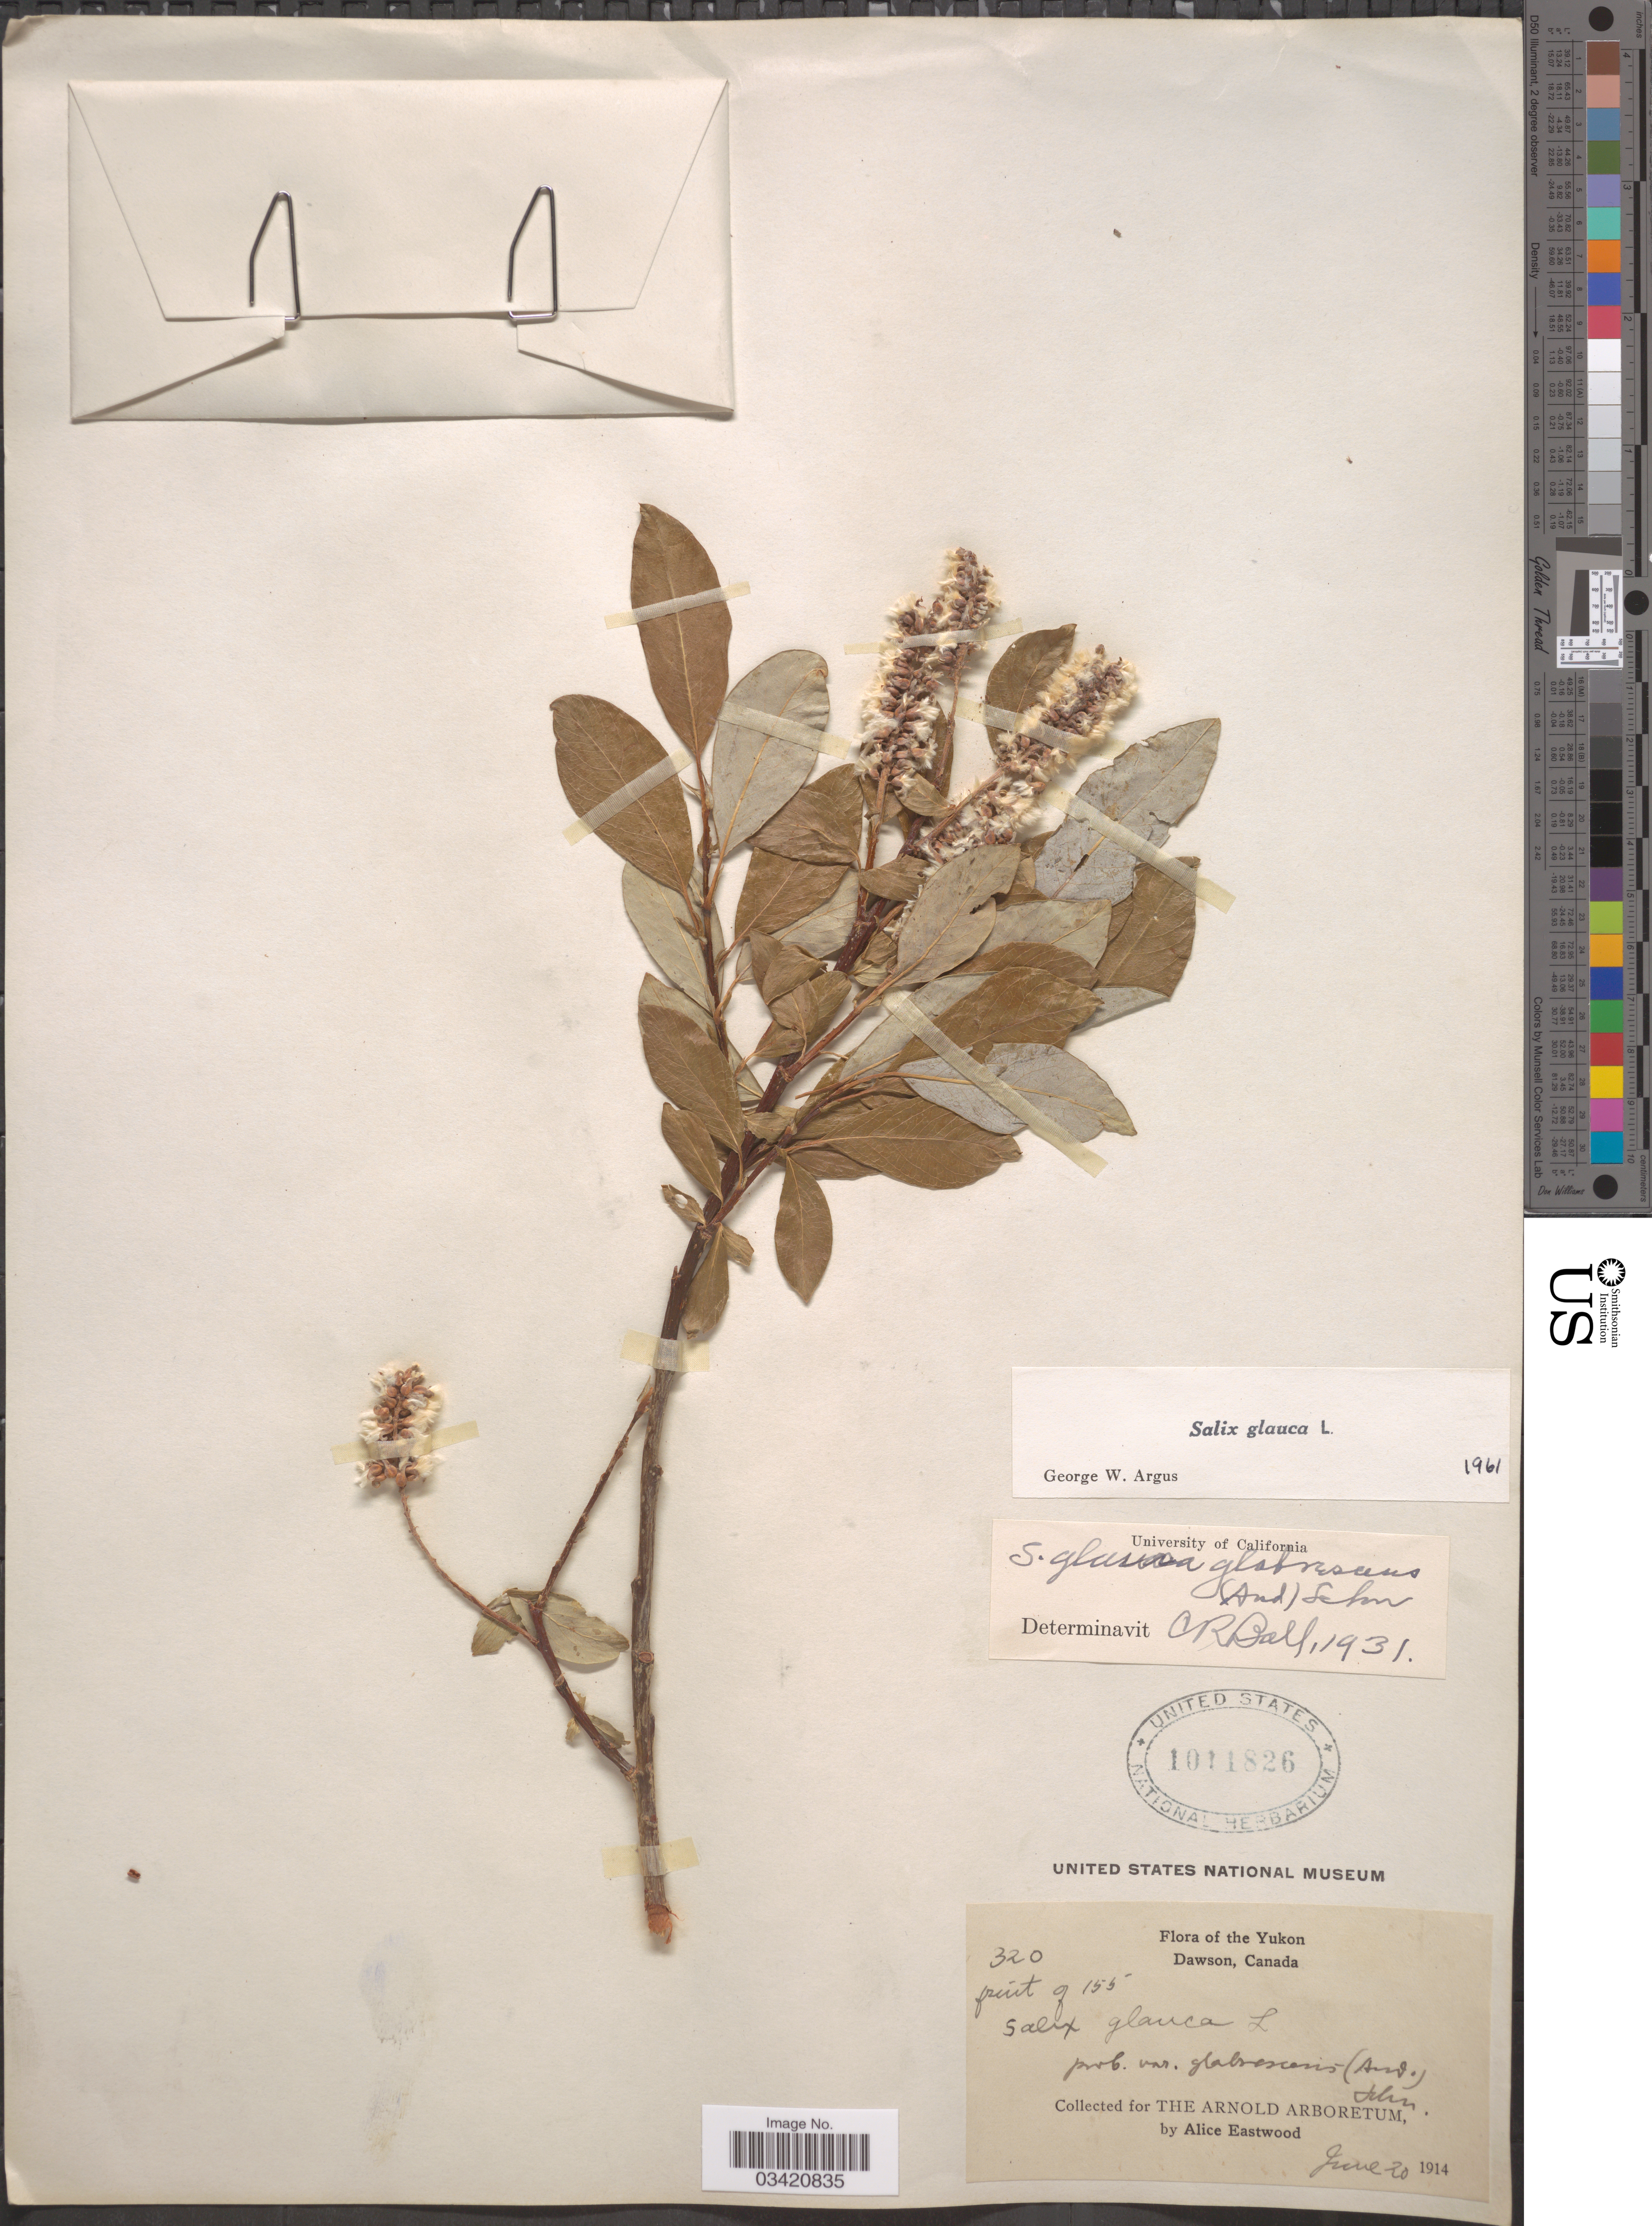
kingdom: Plantae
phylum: Tracheophyta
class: Magnoliopsida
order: Malpighiales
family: Salicaceae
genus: Salix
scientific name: Salix glauca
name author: L.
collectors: A. Eastwood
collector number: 320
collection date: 1914-06-20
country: Canada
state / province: Yukon Territory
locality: Yukon. Dawson.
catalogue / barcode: US 1011826